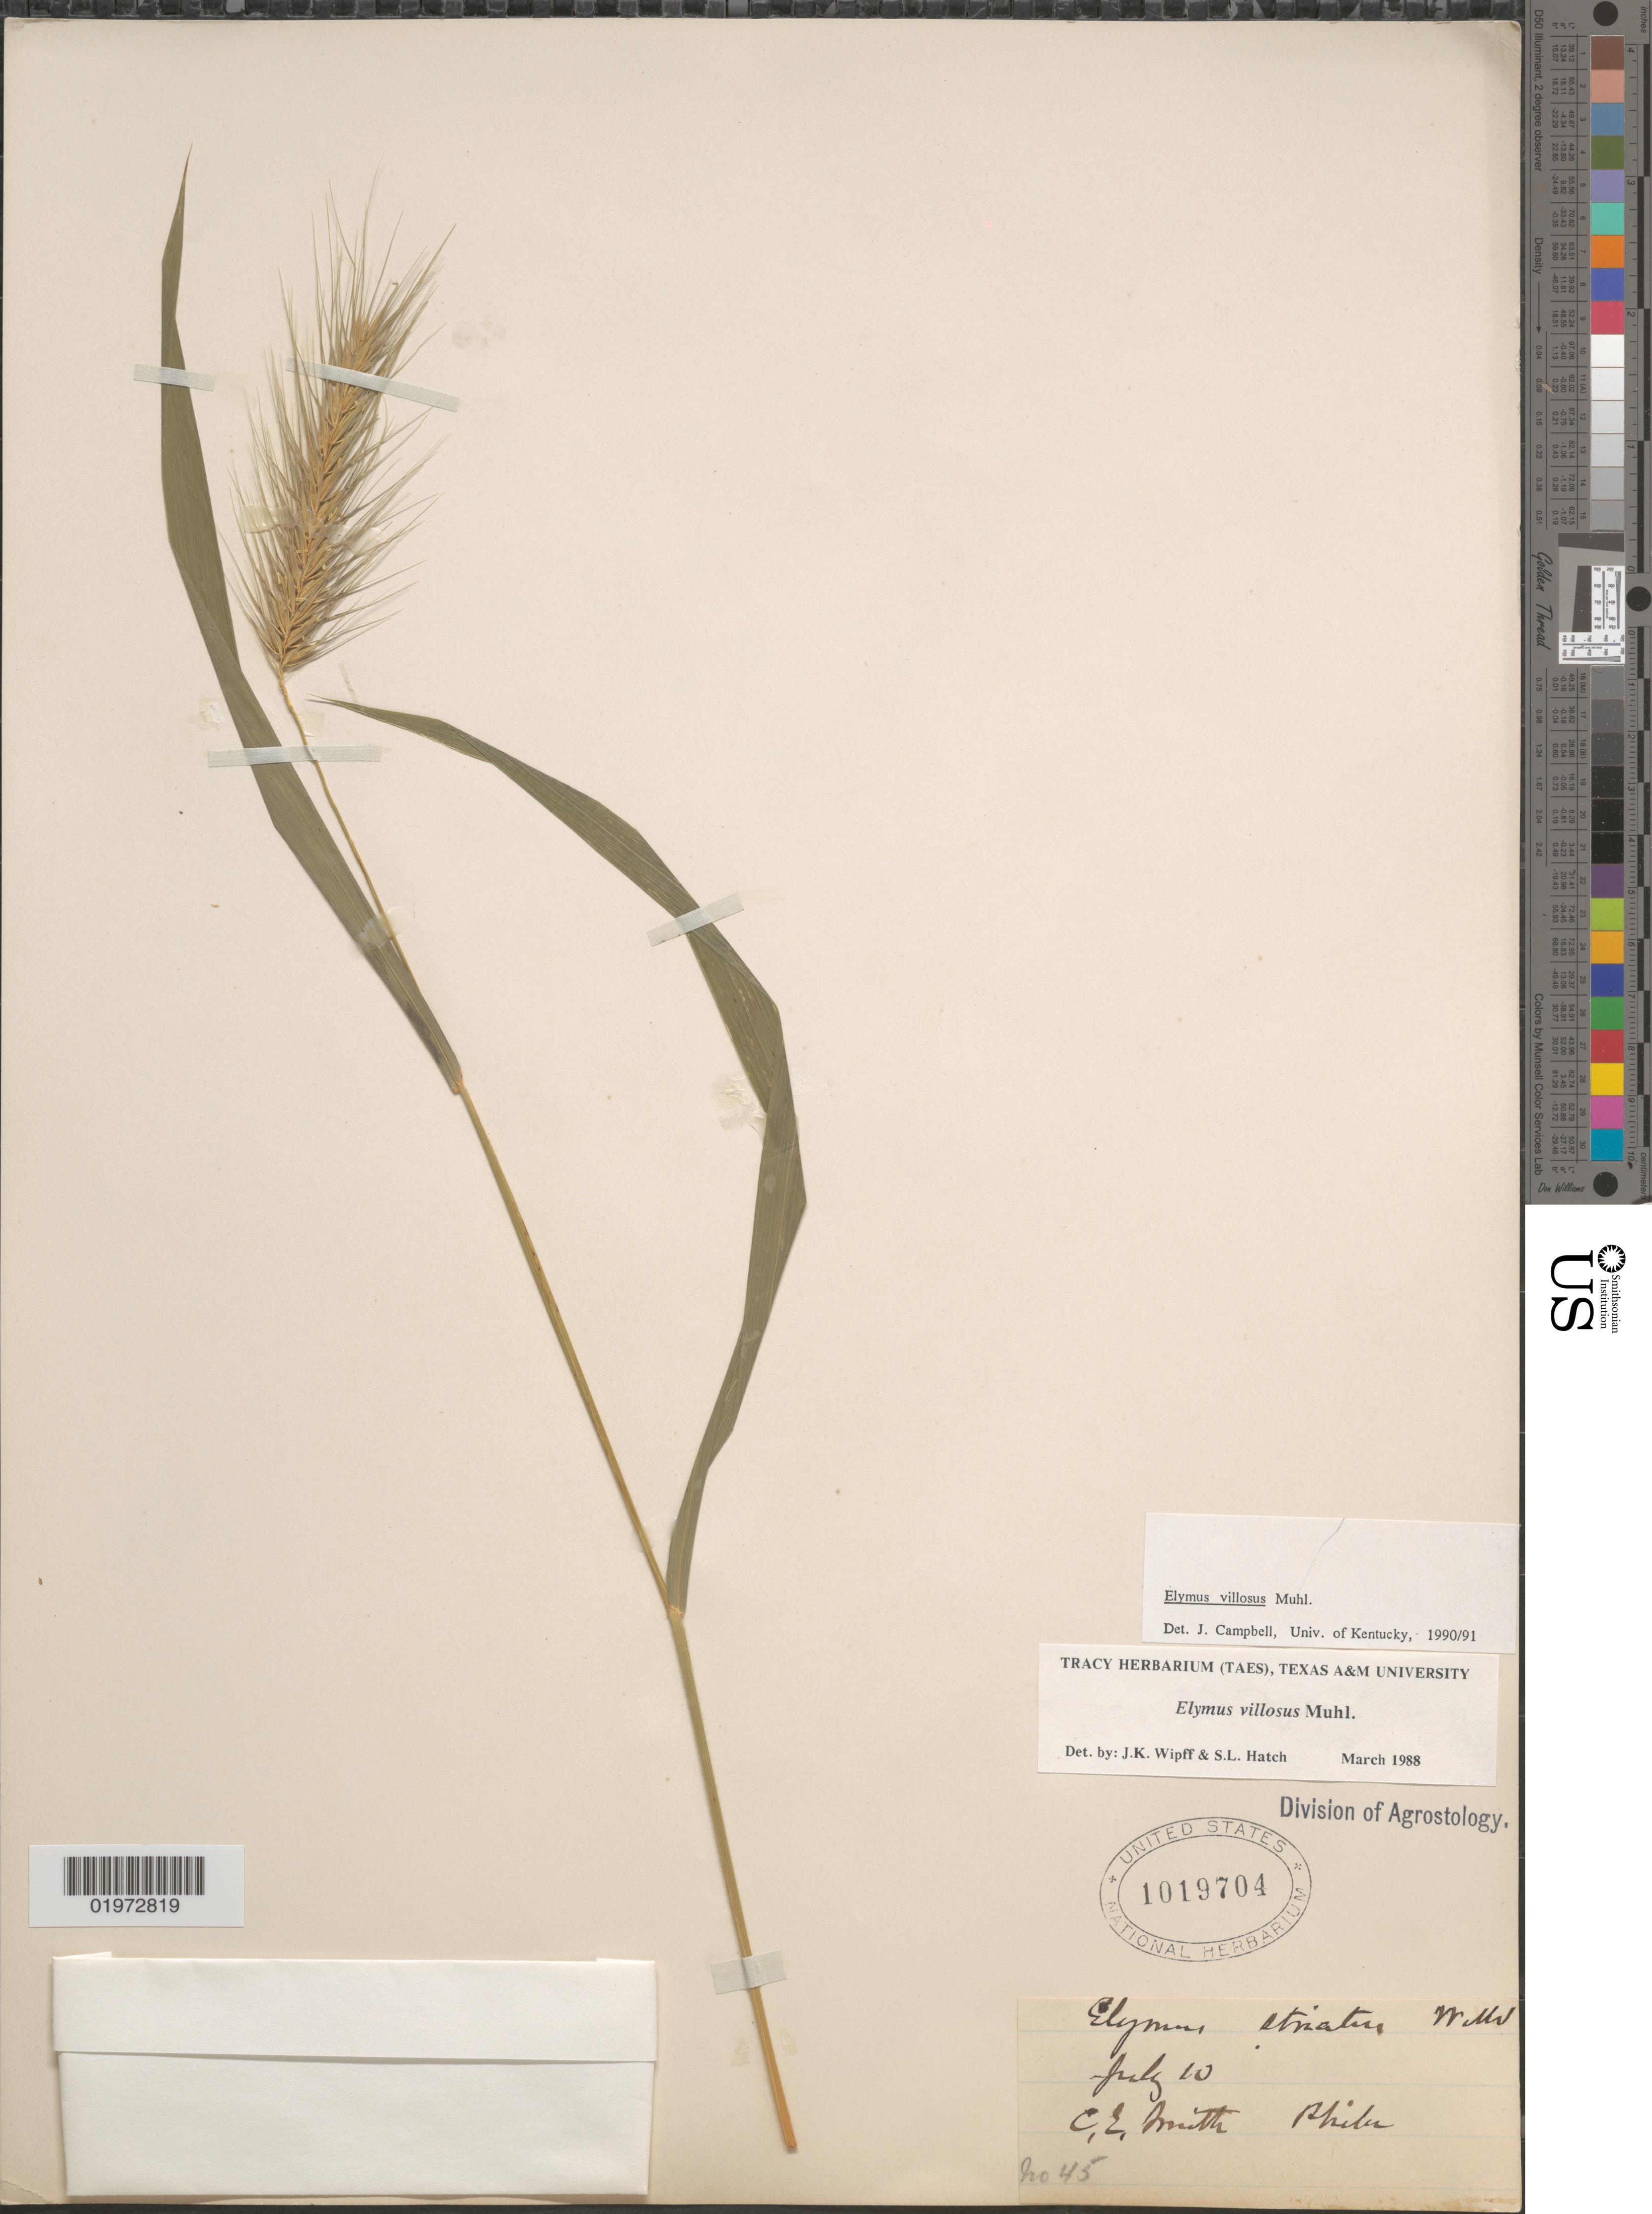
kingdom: Plantae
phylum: Tracheophyta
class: Liliopsida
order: Poales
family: Poaceae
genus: Elymus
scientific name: Elymus villosus var. arkansanus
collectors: C. E. Smith Jr.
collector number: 45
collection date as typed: Transcribed d/m/y: /7/10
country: United States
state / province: Pennsylvania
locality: Phila.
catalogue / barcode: US 1019704